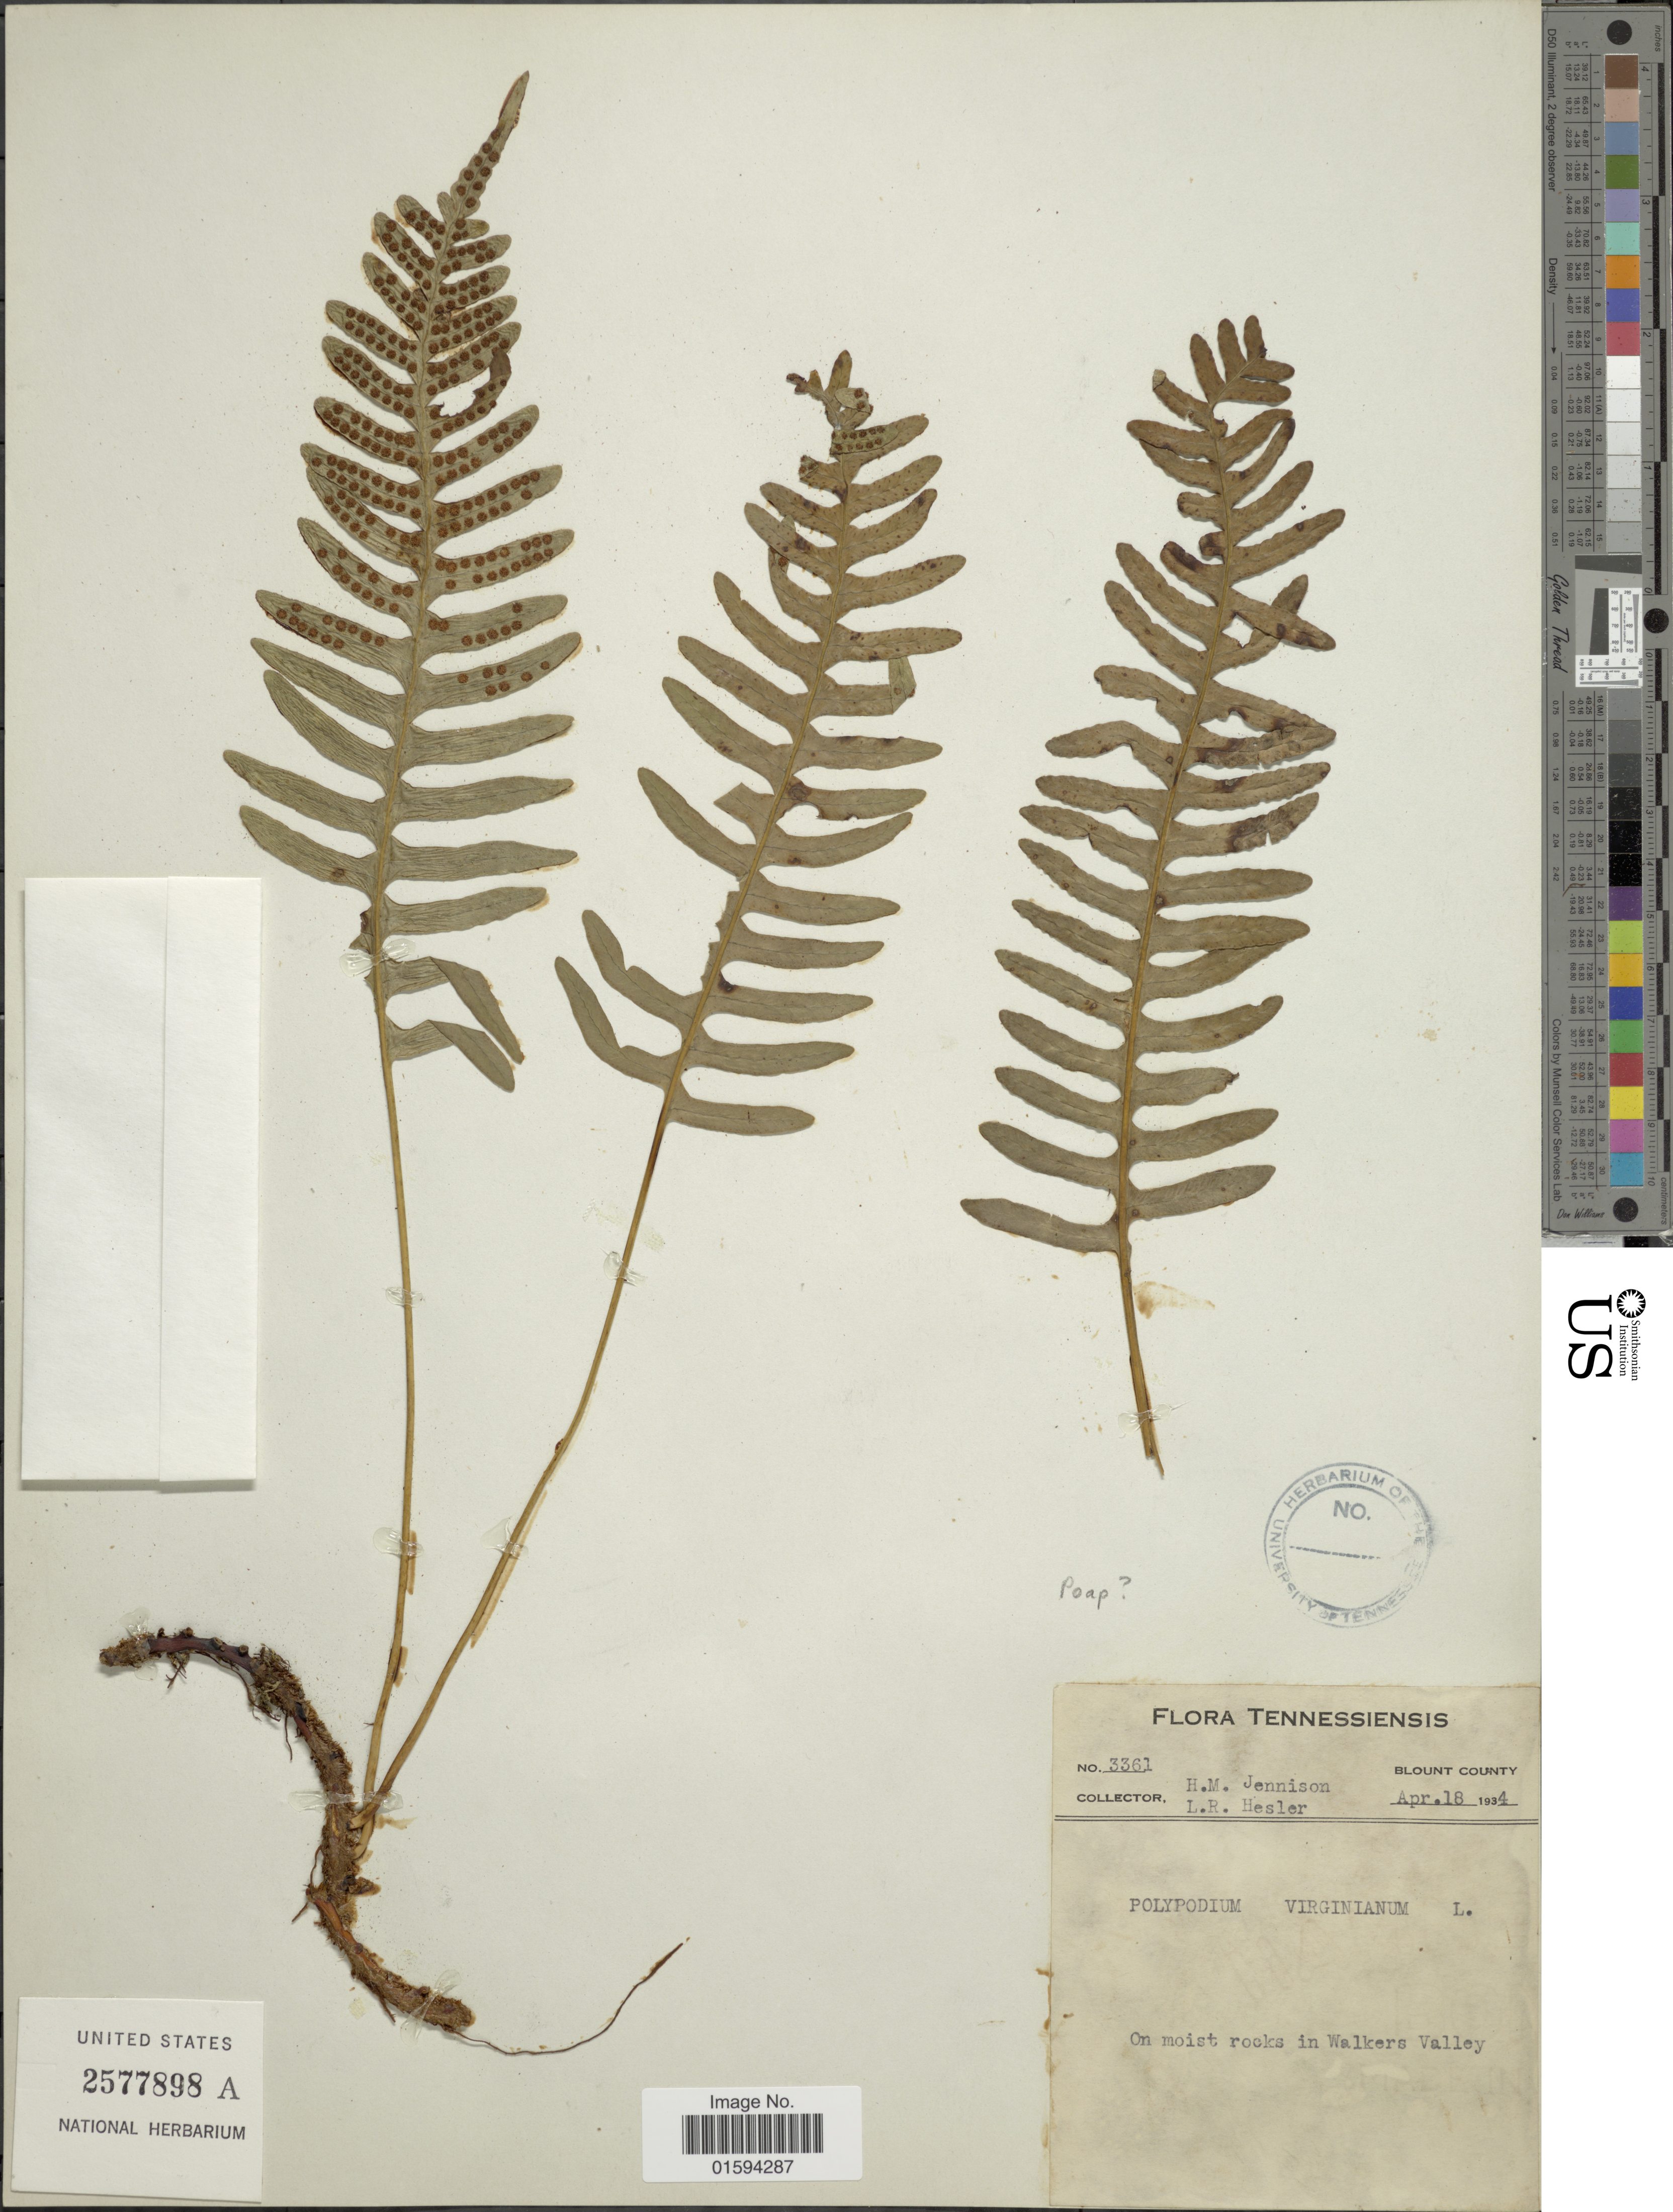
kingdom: Plantae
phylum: Tracheophyta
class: Polypodiopsida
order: Polypodiales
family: Polypodiaceae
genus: Polypodium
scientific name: Polypodium appalachianum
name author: Haufler & Windham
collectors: H. Jennison & L. Hesler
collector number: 3361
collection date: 1934-04-18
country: United States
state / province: Tennessee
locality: On moist rocks in Walkers Valley, Blount County.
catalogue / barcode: US 2577898A